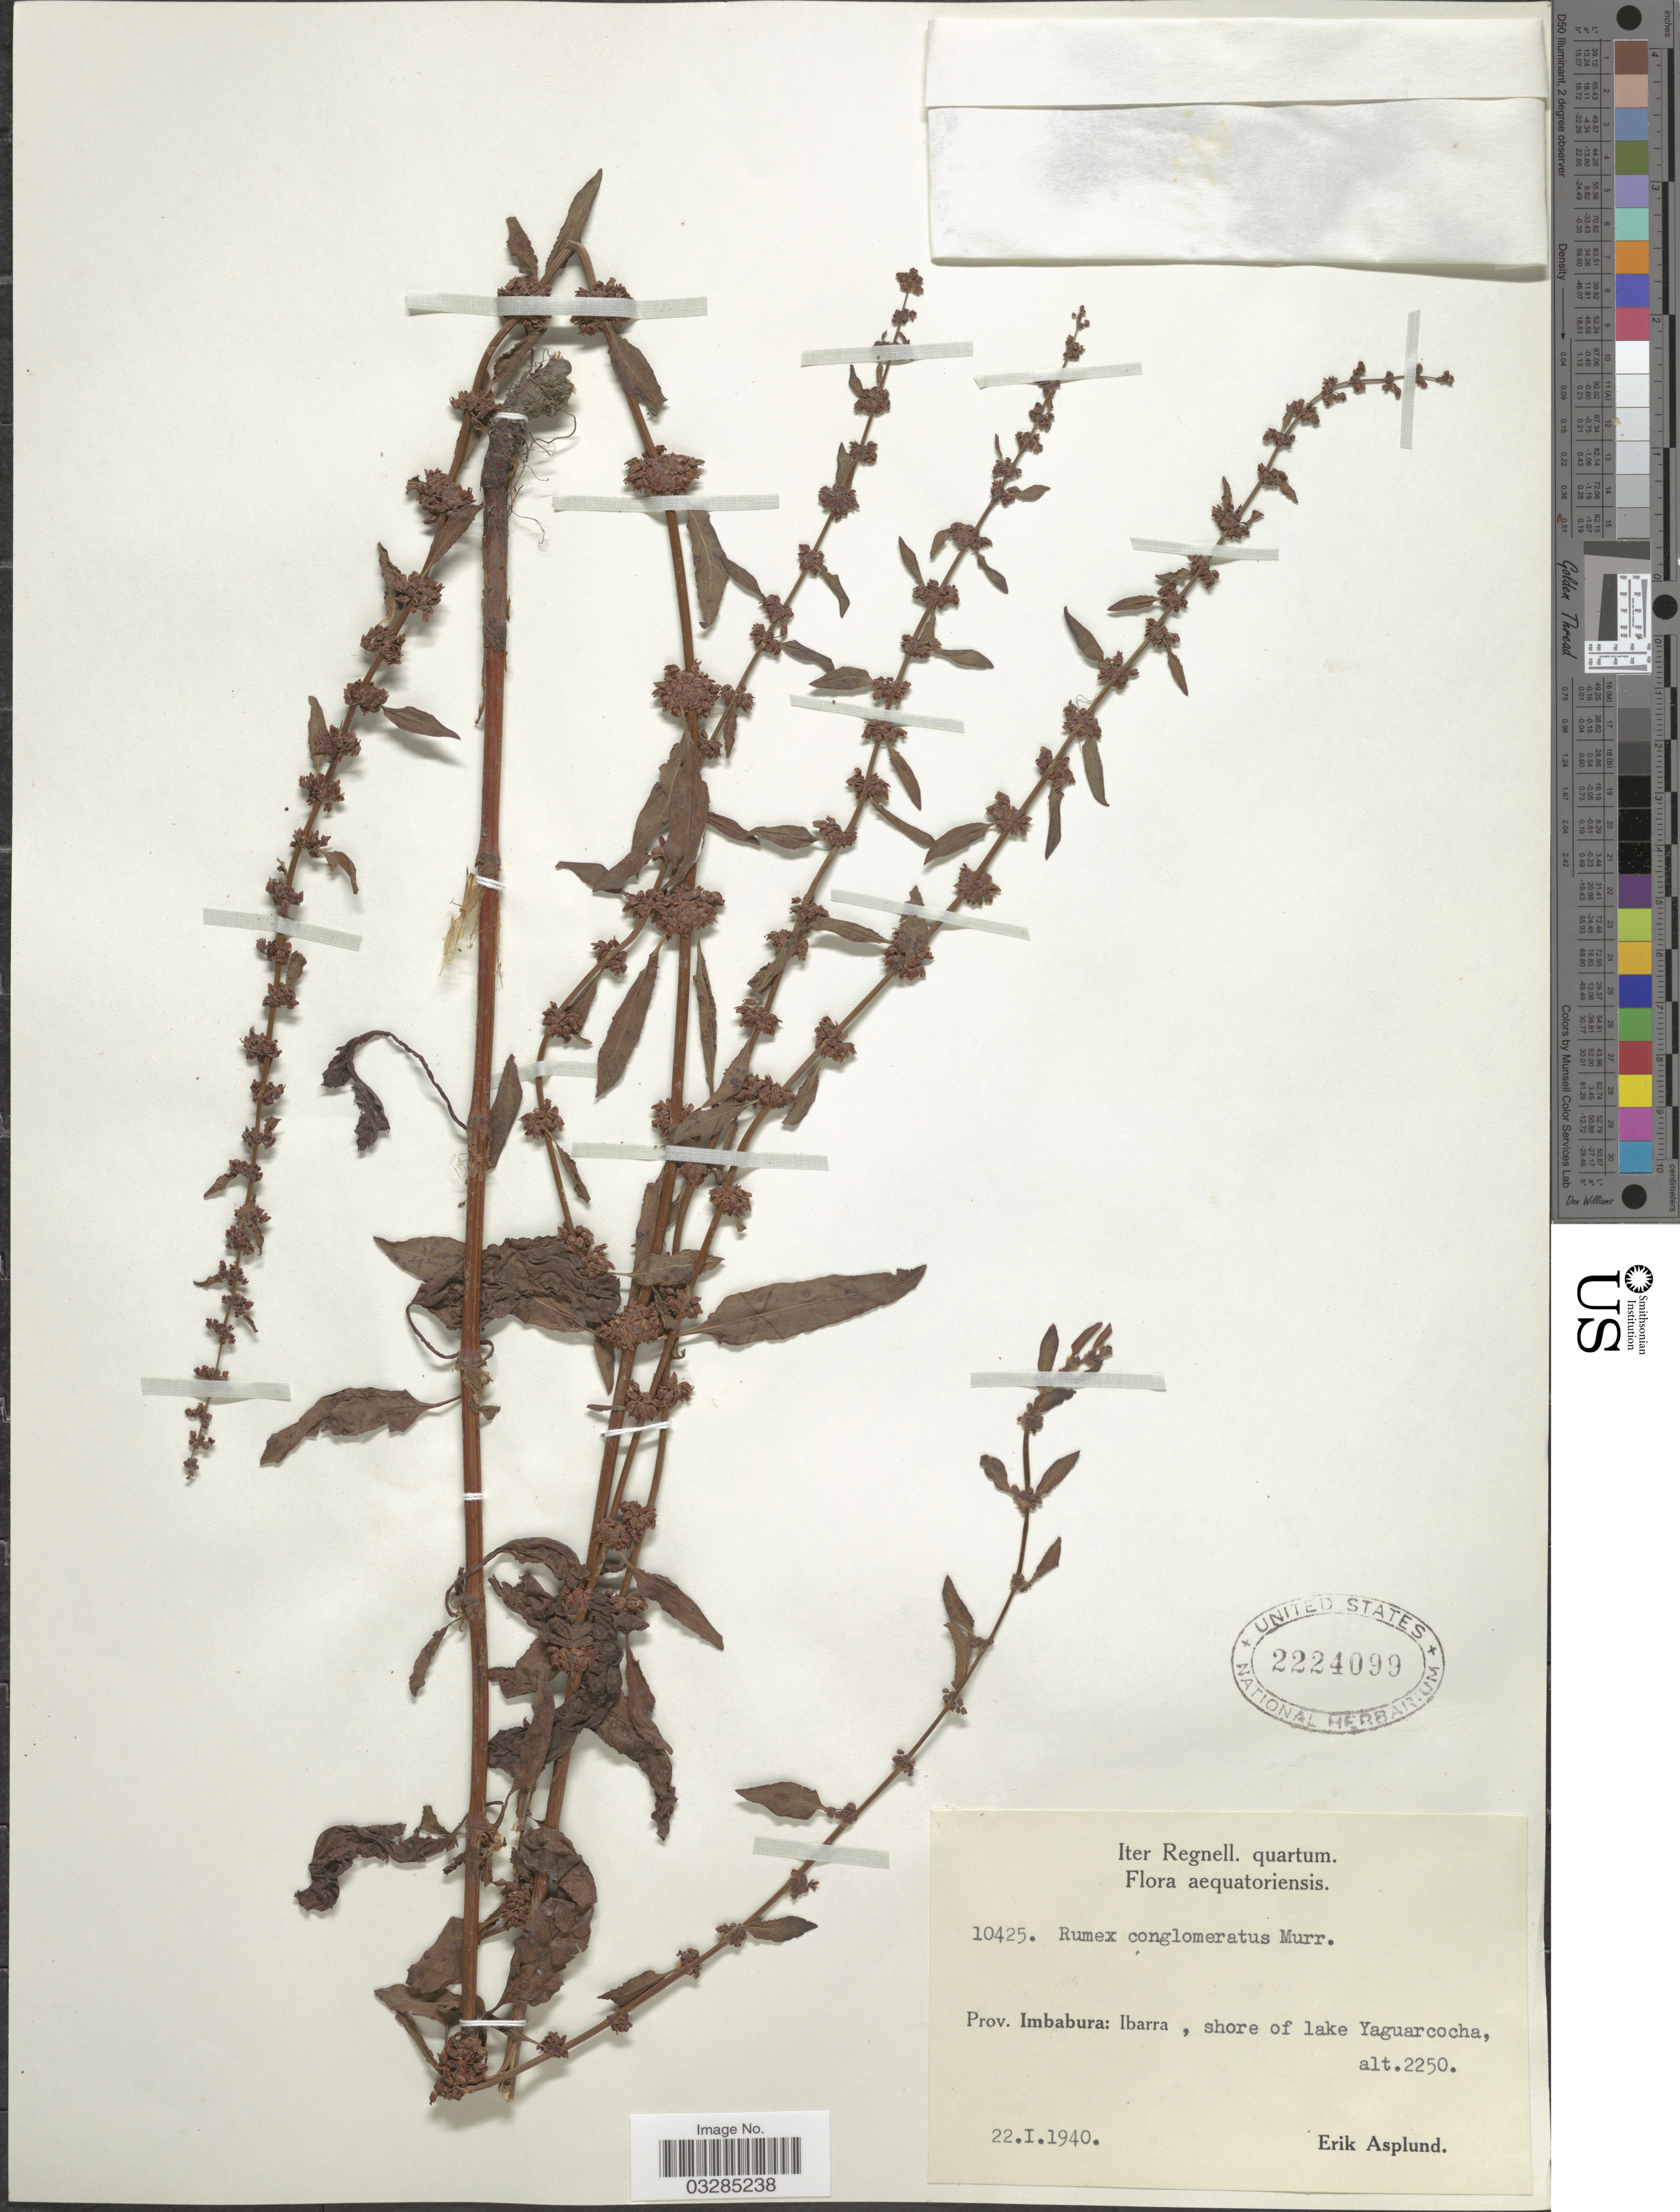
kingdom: Plantae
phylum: Tracheophyta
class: Magnoliopsida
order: Caryophyllales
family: Polygonaceae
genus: Rumex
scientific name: Rumex conglomeratus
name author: Murray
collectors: E. Asplund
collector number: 10425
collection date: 1940-01-22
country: Ecuador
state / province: Imbabura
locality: Aequatoriensis. Ibarra, shore of lake Yaguarcocha.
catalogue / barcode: US 2224099